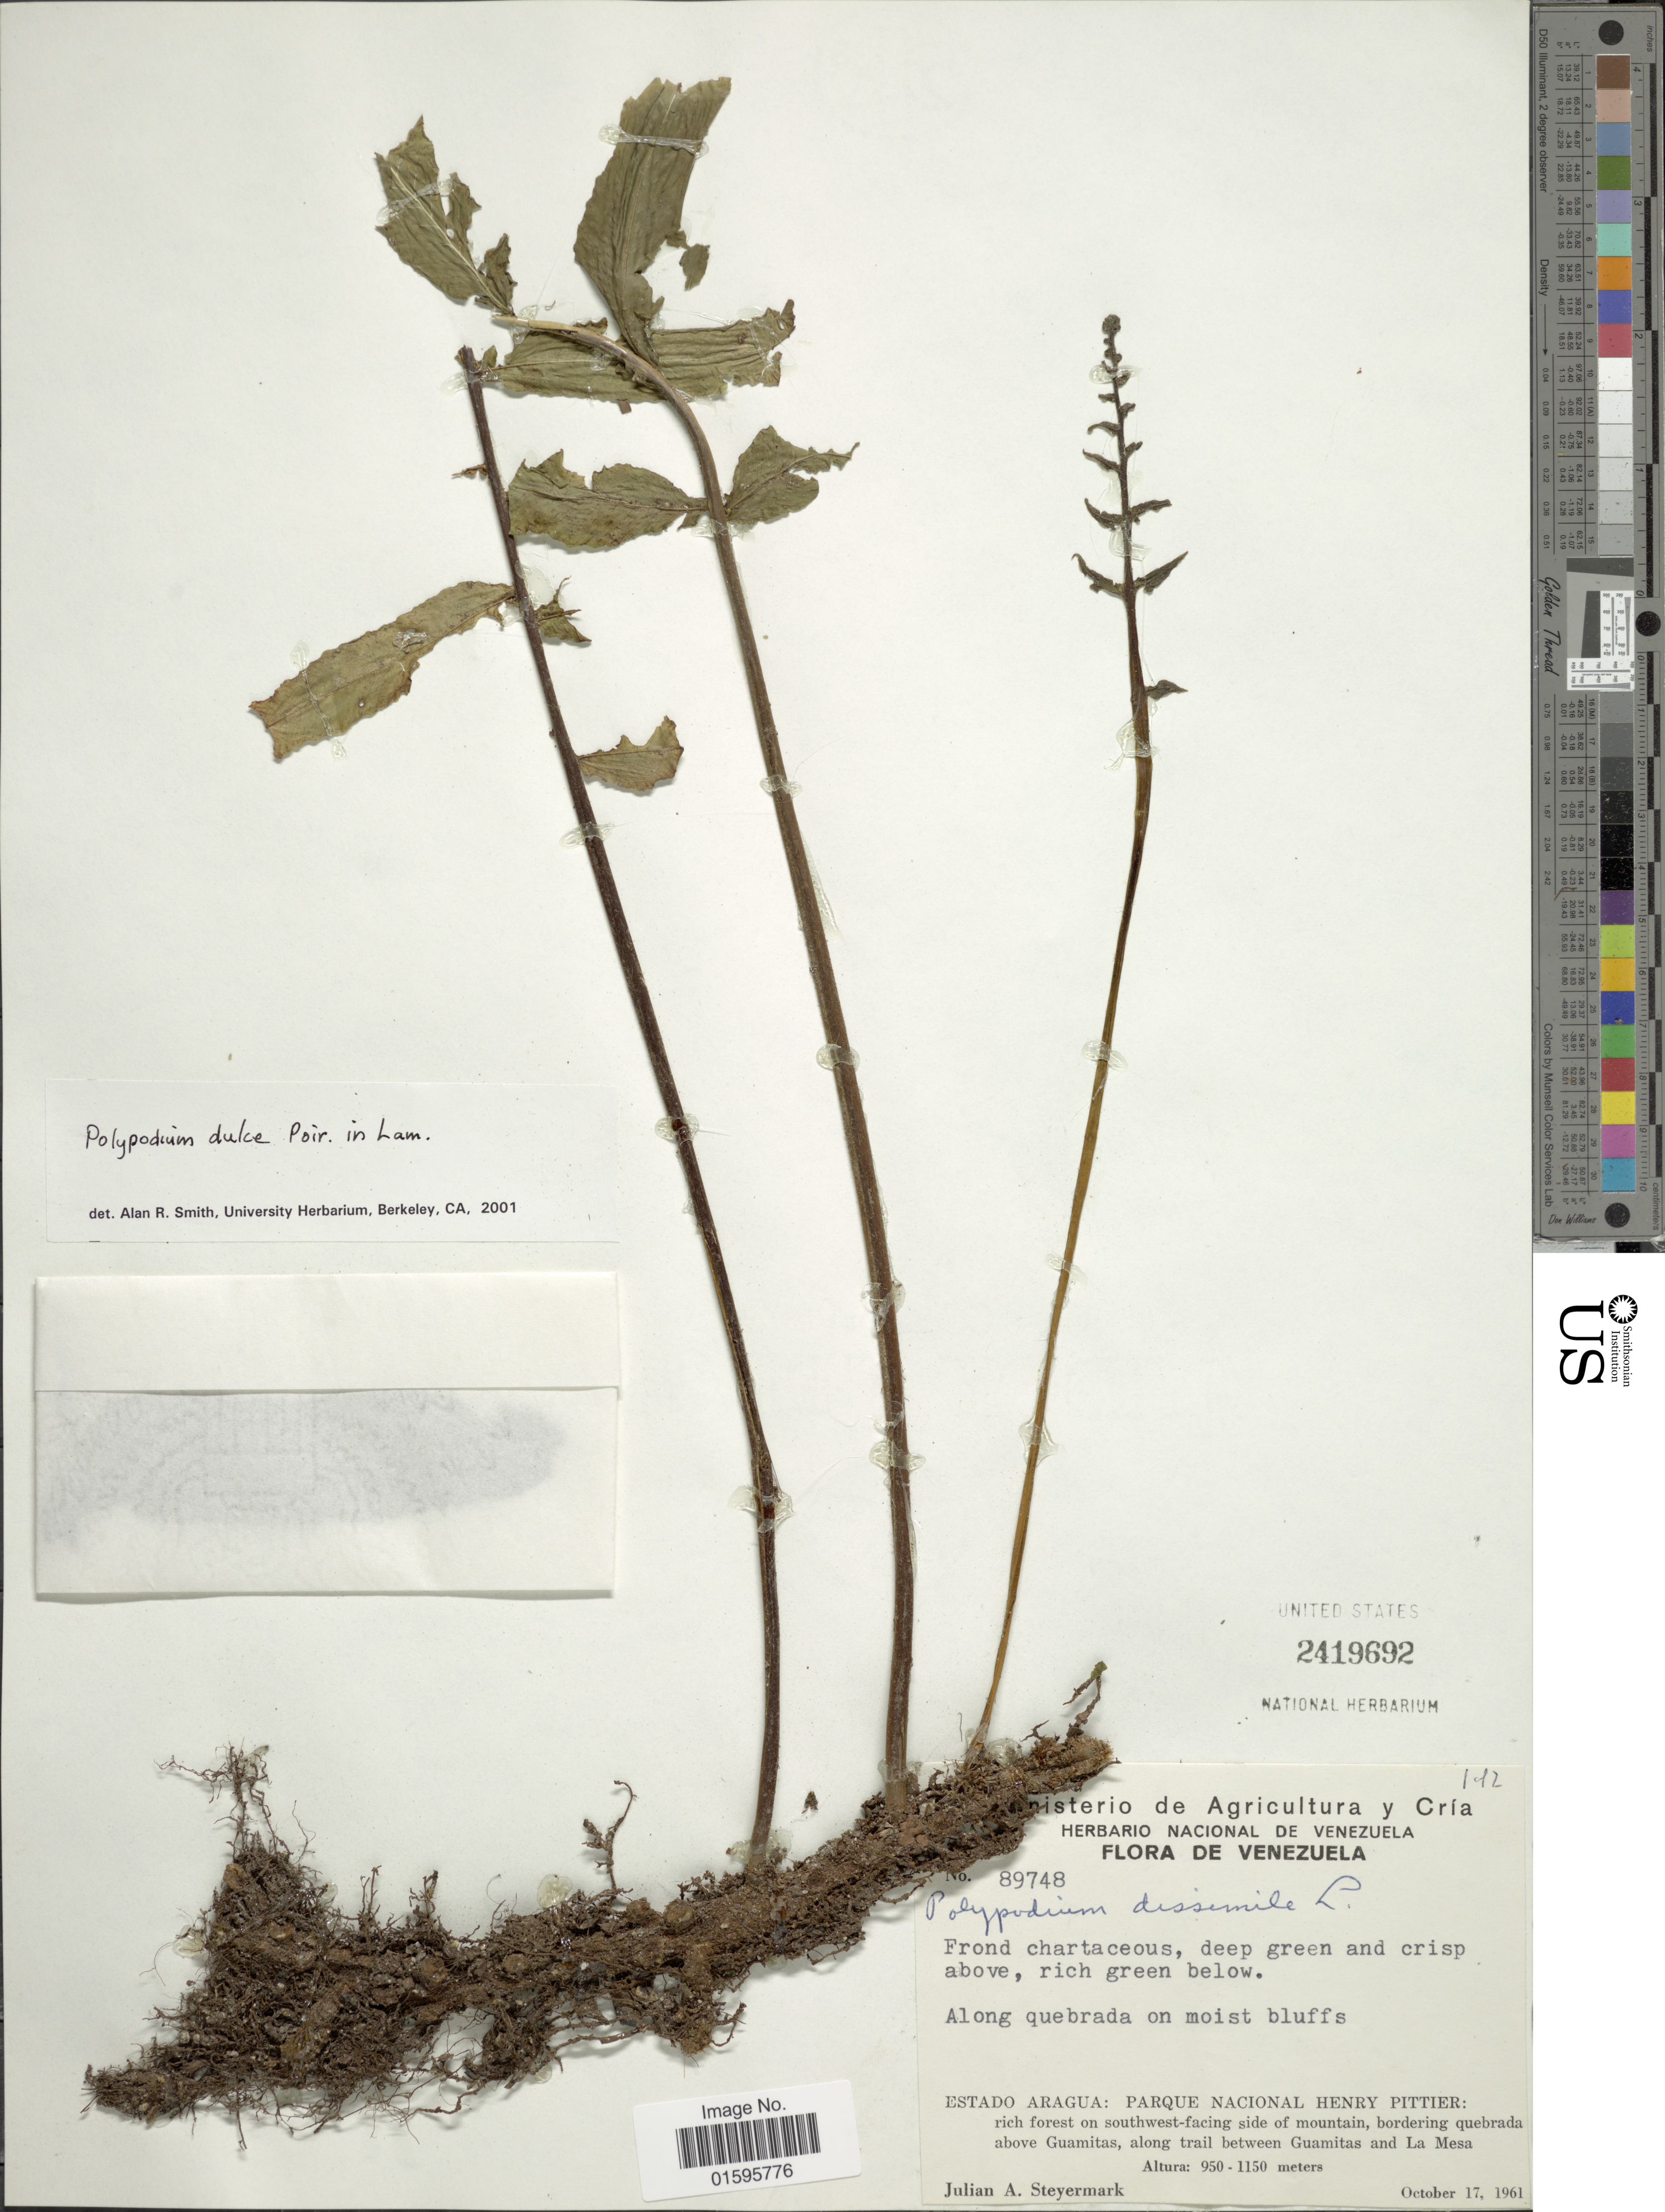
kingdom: Plantae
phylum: Tracheophyta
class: Polypodiopsida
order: Polypodiales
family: Polypodiaceae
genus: Polypodium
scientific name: Polypodium dulce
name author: Poir.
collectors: J. Steyermark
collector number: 89748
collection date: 1961-10-17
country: Venezuela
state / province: Aragua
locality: Estado Aragua: Parque Nacional Henry Pittier, above Guamitas, along trail between Guamitas and La Mesa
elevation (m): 950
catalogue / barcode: US 2419692